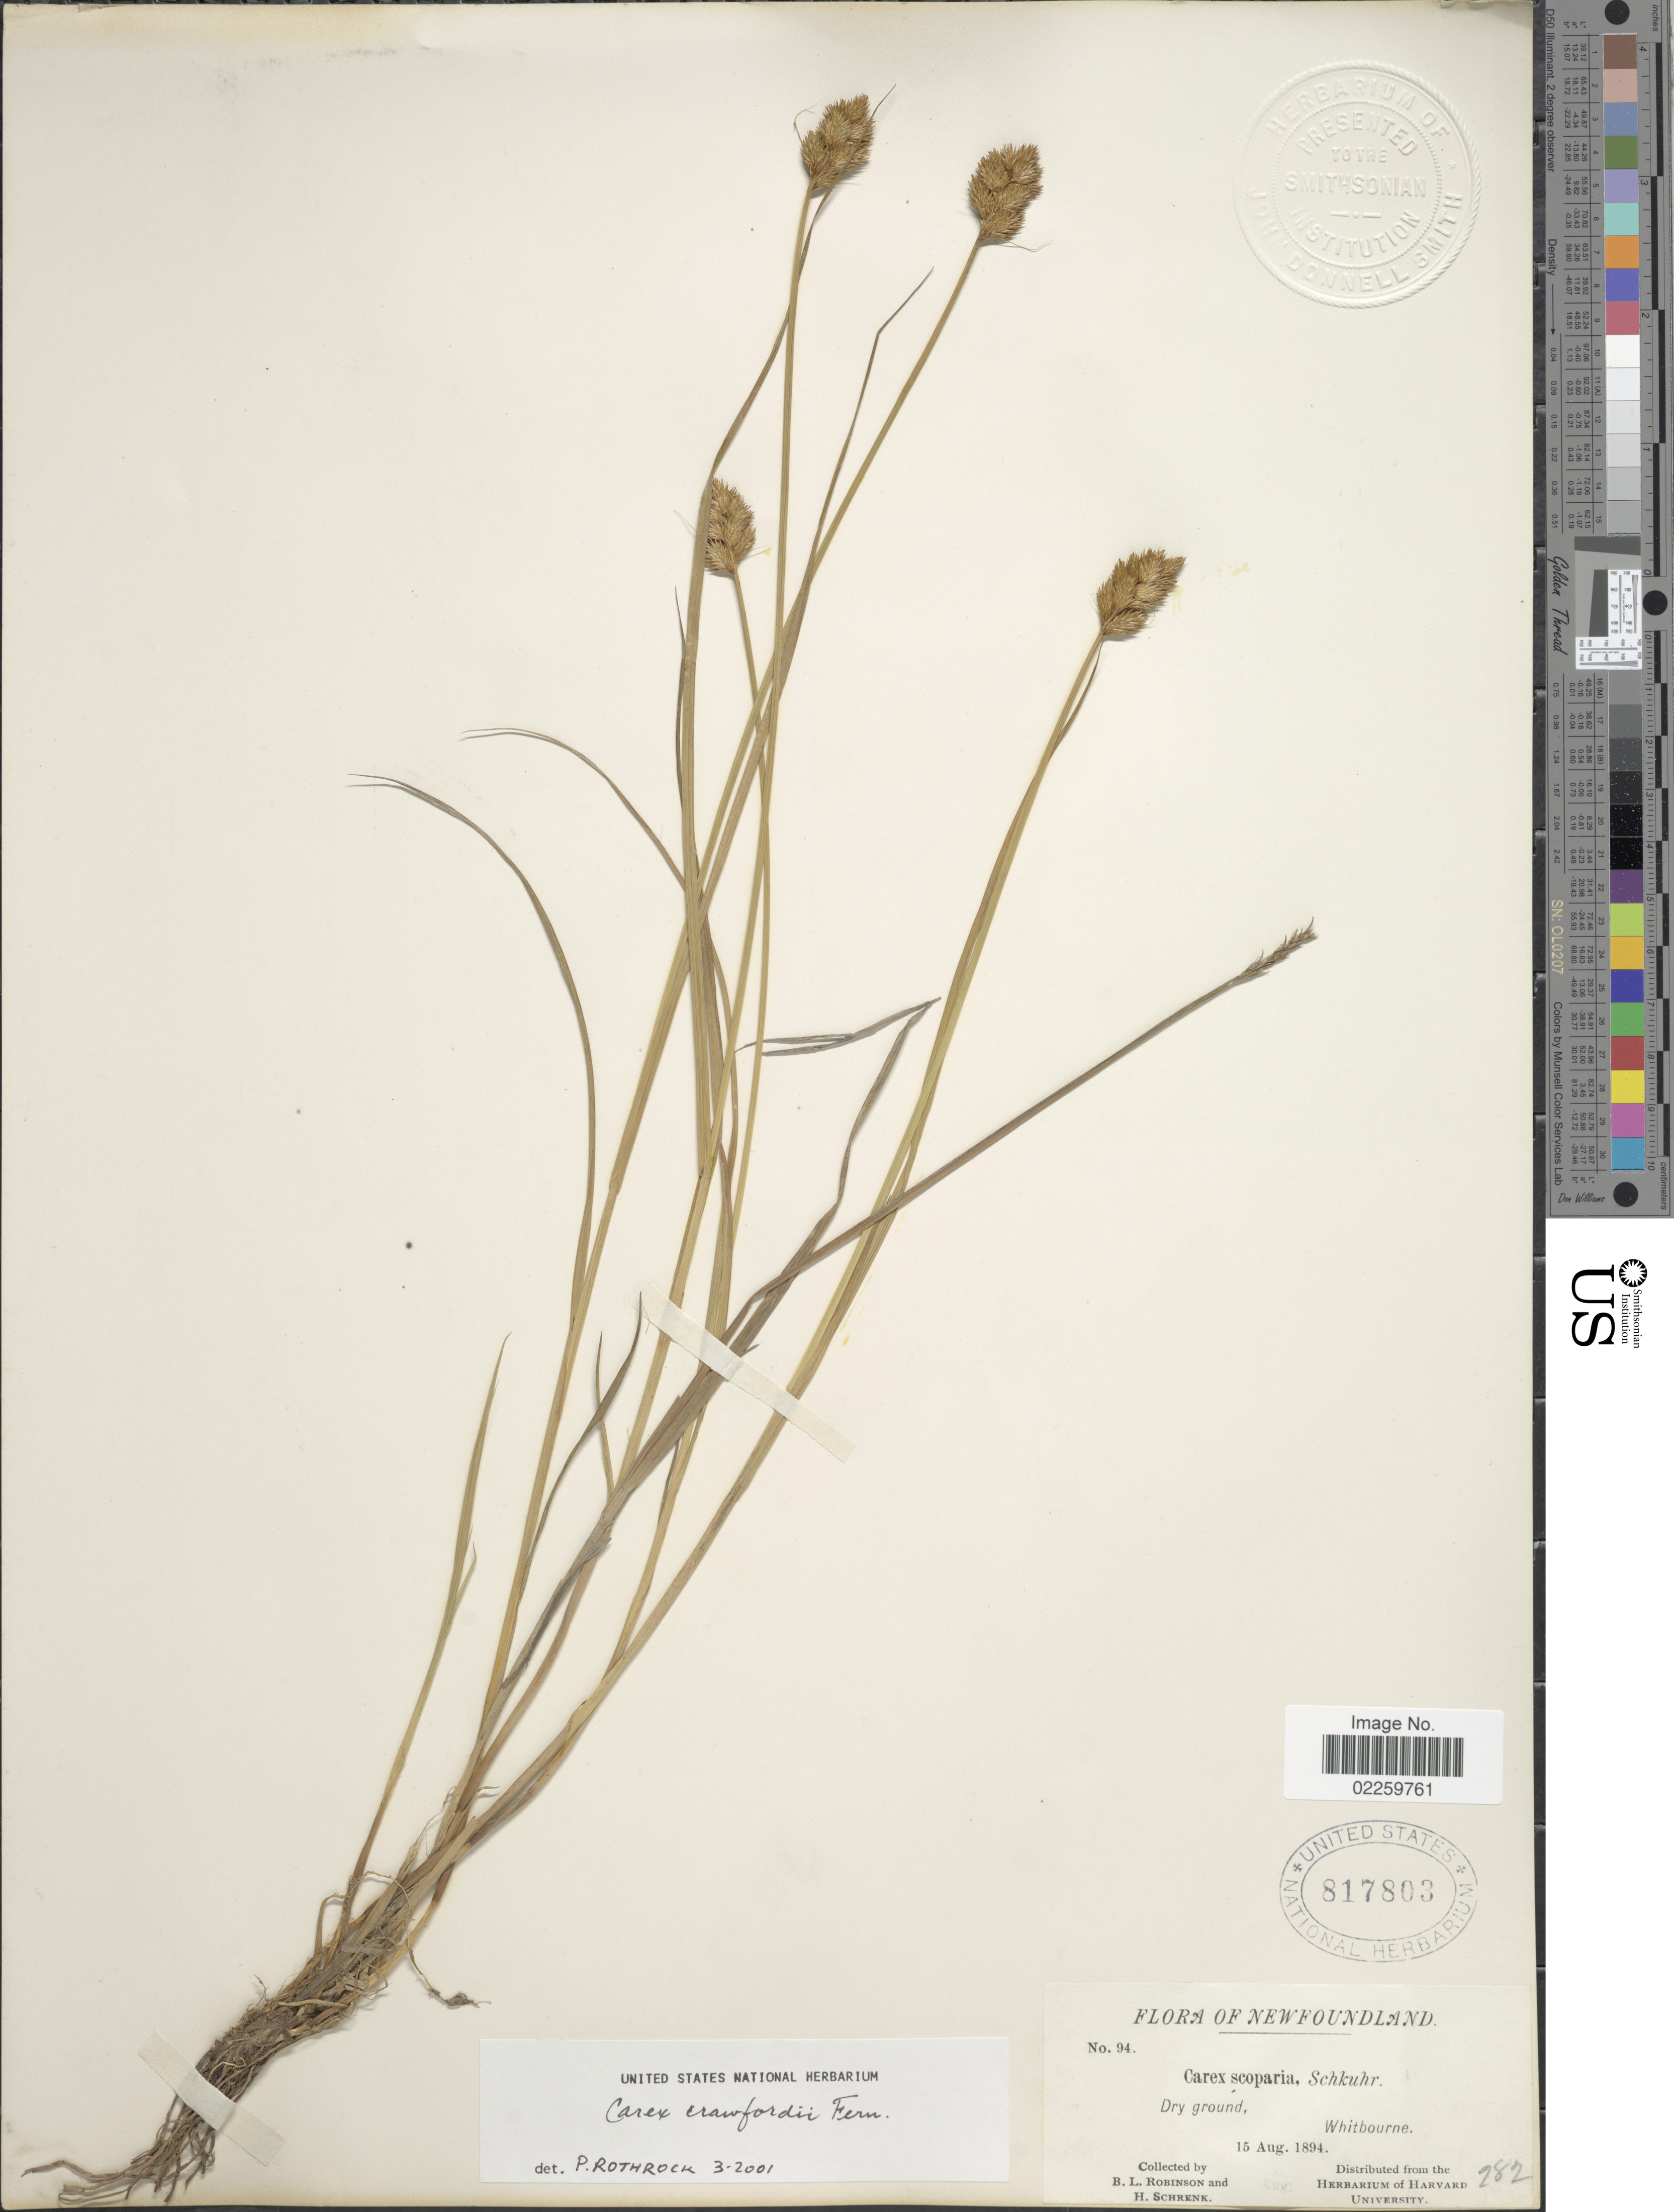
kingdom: Plantae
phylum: Tracheophyta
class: Liliopsida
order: Poales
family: Cyperaceae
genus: Carex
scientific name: Carex crawfordii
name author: Fernald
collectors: B. L. Robinson & H. Schrenk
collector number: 94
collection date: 1894-08-15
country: Canada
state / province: Newfoundland and Labrador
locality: Dry ground, Whitbourne.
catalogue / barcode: US 817803